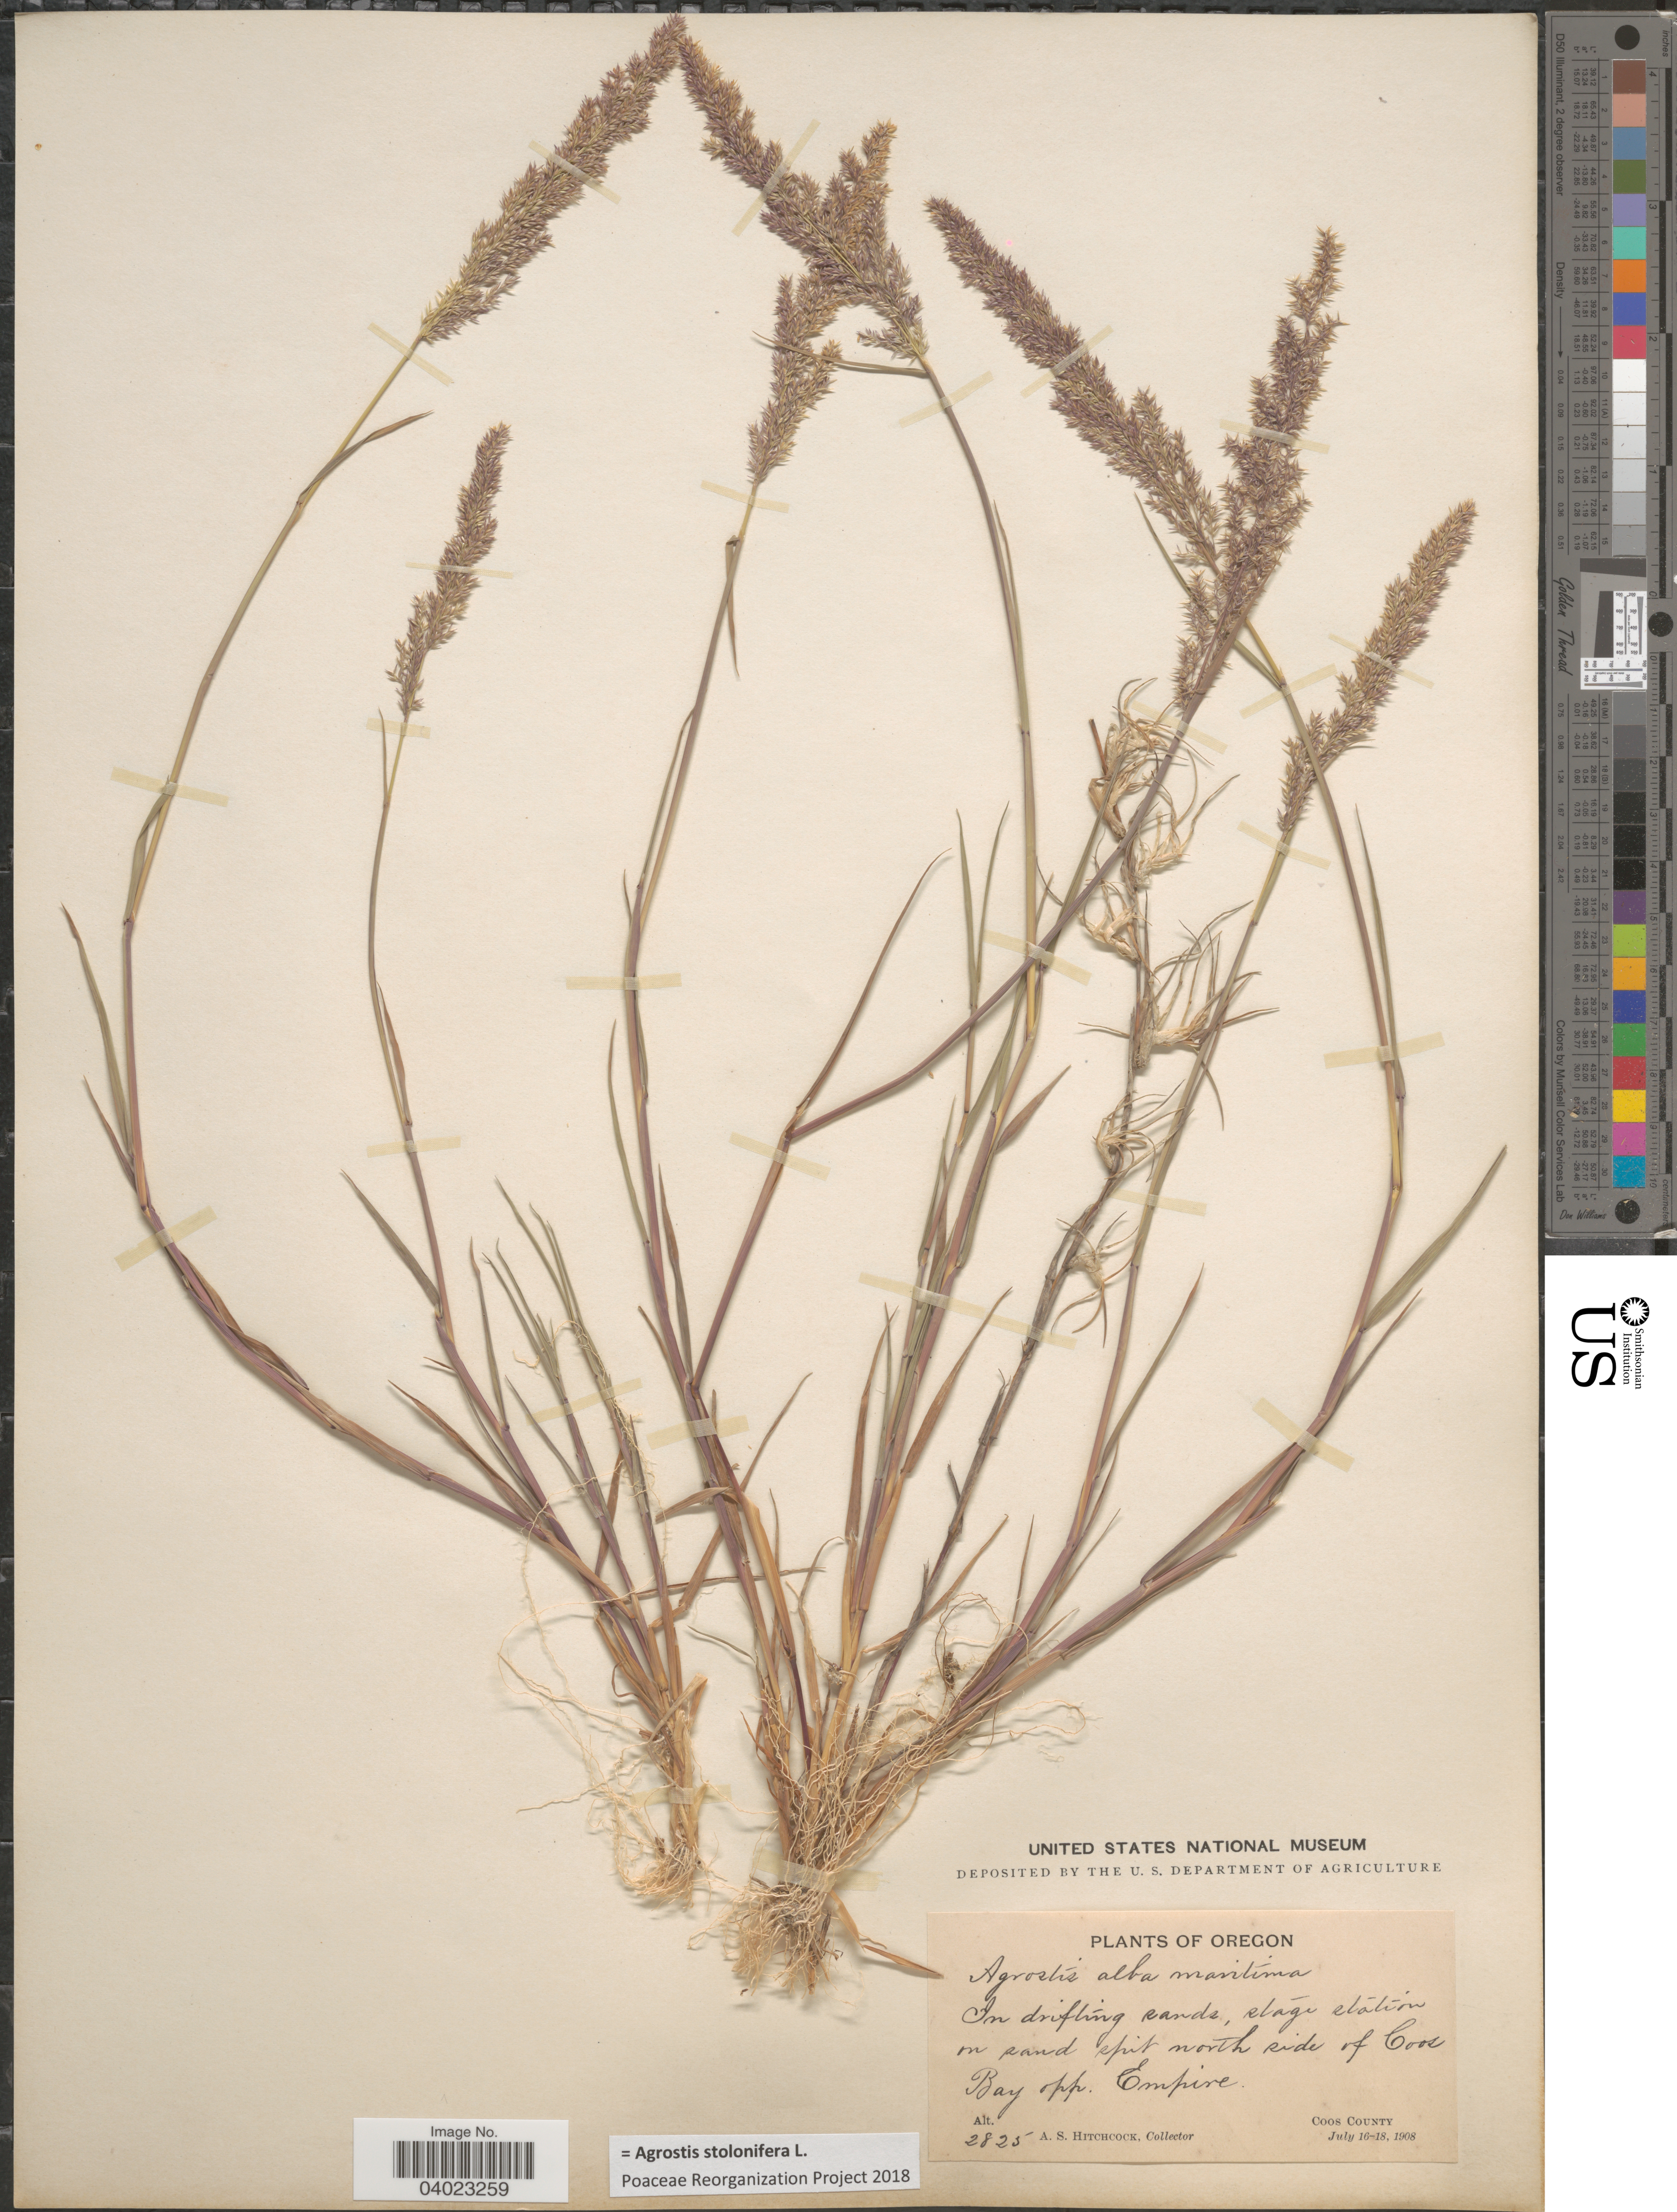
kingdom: Plantae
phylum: Tracheophyta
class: Liliopsida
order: Poales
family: Poaceae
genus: Agrostis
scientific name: Agrostis stolonifera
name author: L.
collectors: A. S. Hitchcock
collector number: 2825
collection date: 1908-07-16/1908-07-18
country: United States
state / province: Oregon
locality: Stage station on sand spit north side of Coos Bay opp. Empire. Coos County.